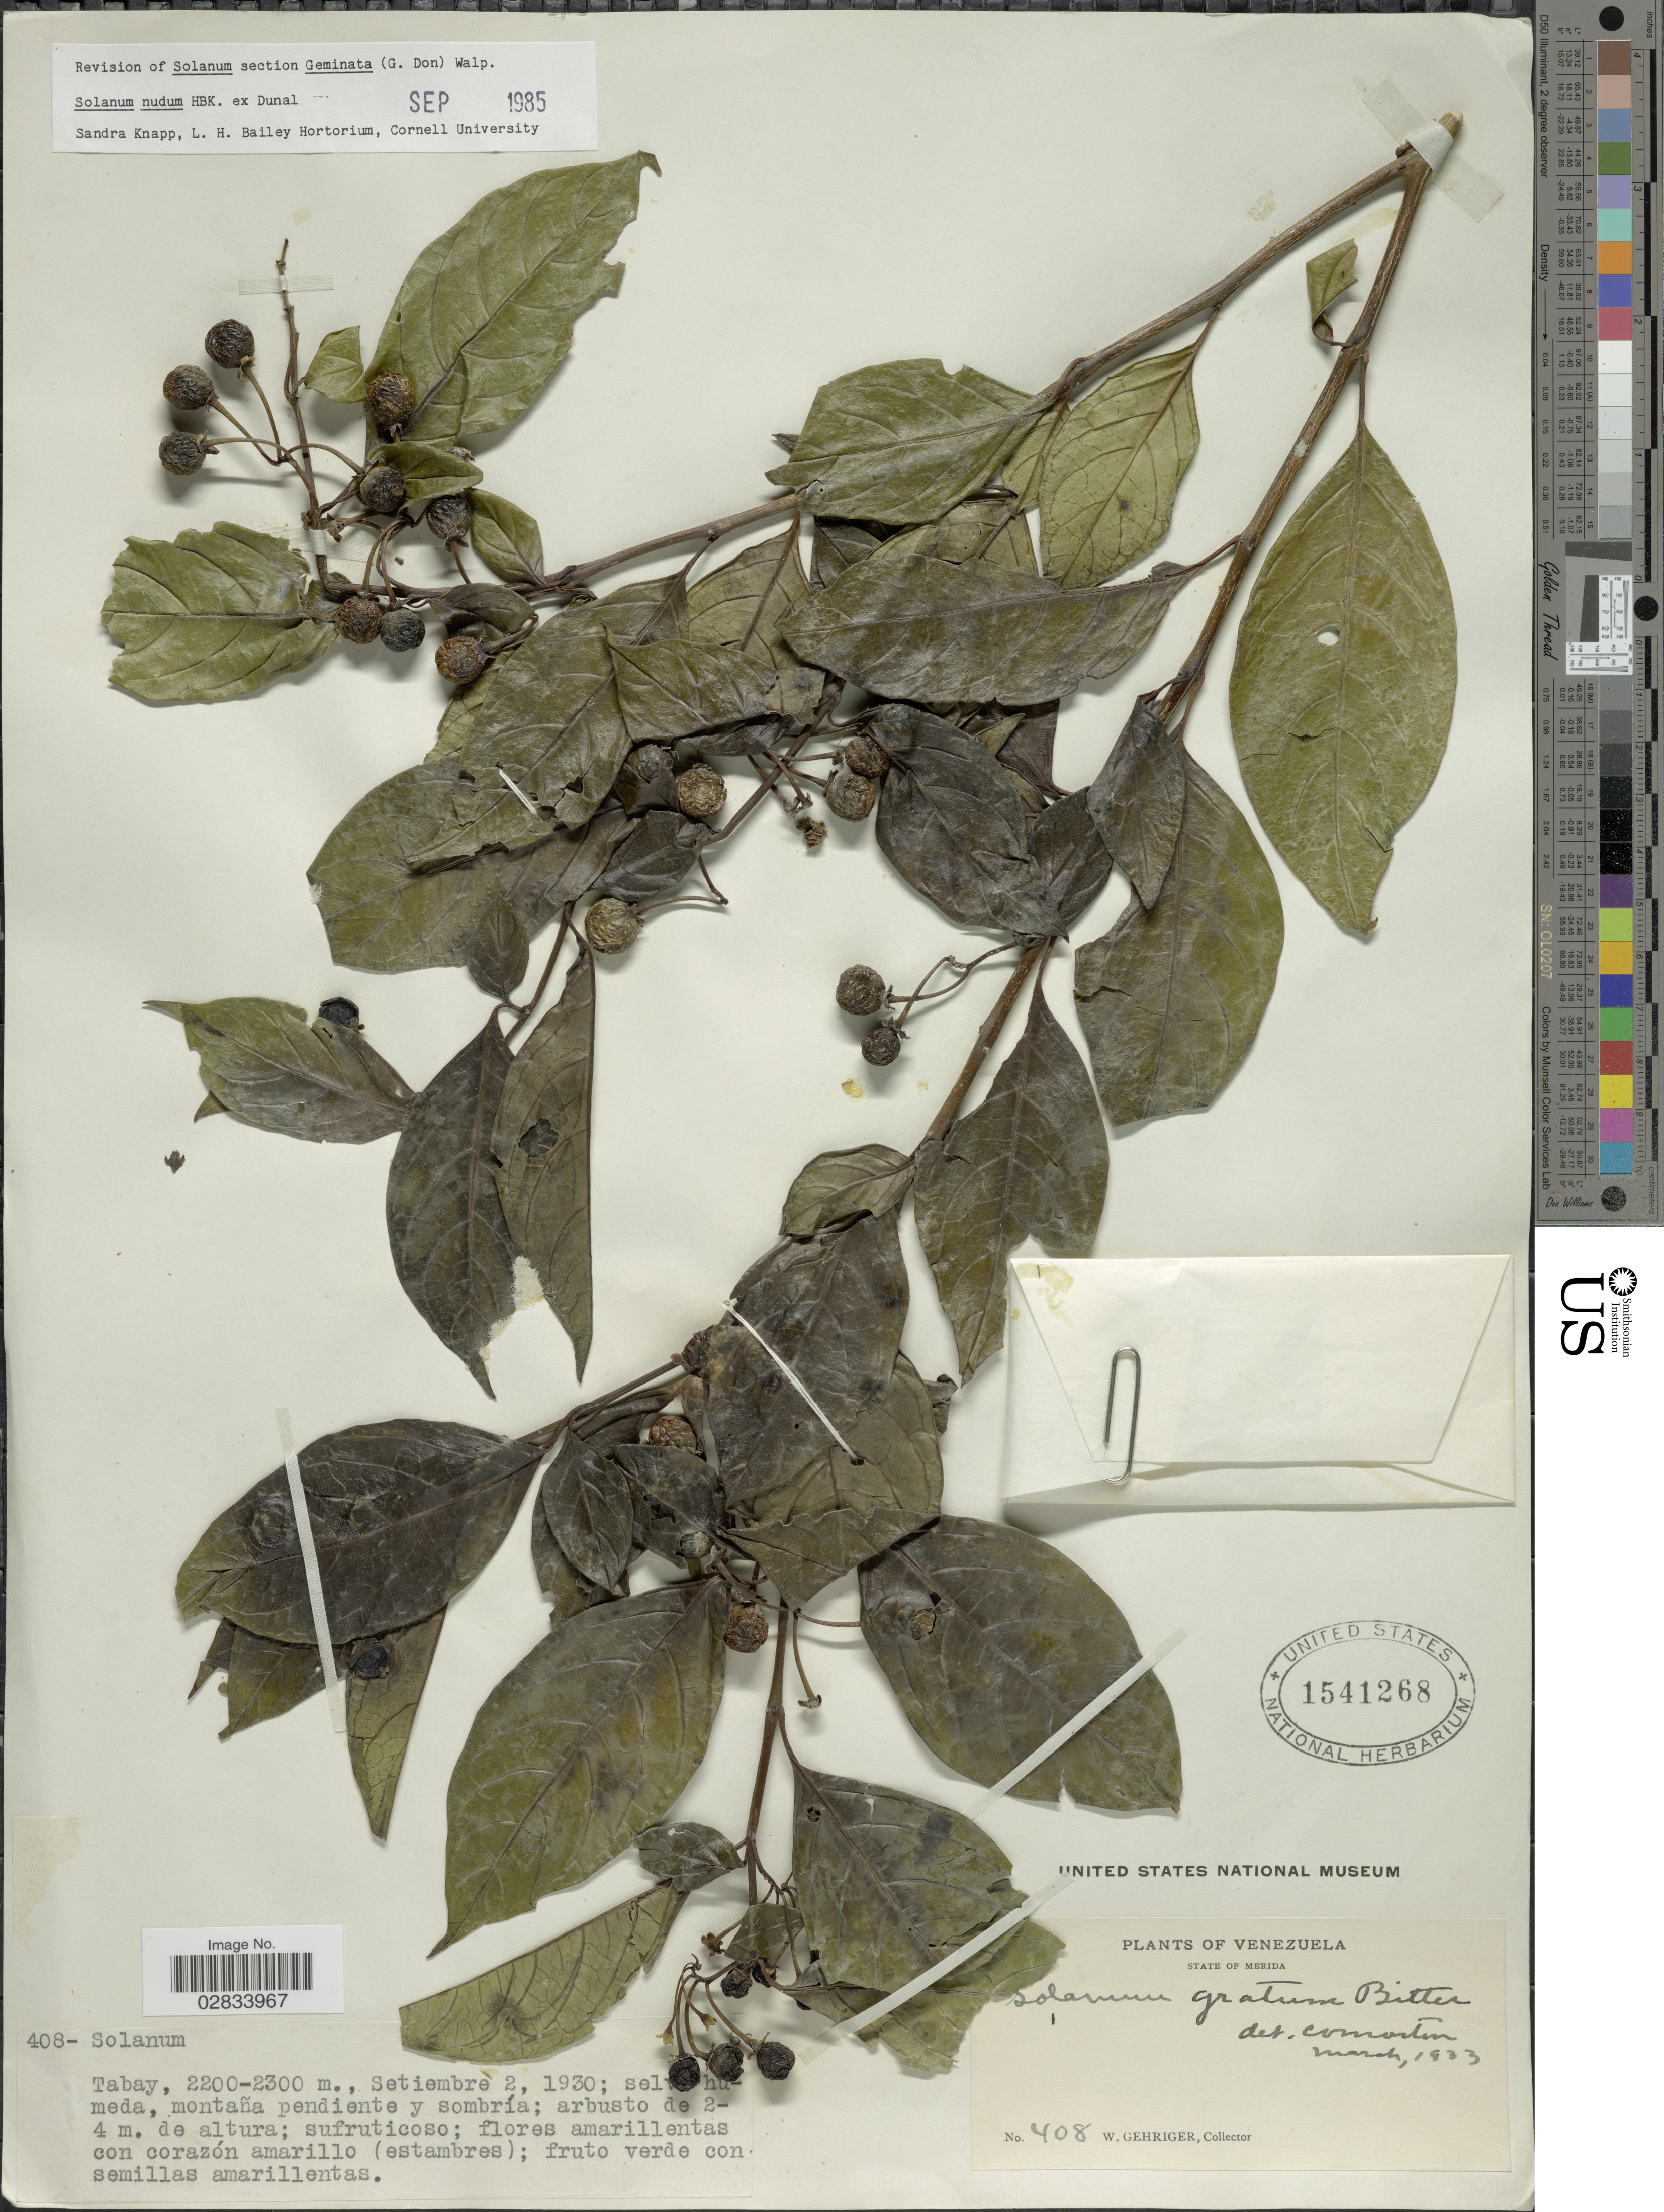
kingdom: Plantae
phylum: Tracheophyta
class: Magnoliopsida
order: Solanales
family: Solanaceae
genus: Solanum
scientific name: Solanum nudum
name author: Dunal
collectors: W. Gehriger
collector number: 408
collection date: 1930-09-02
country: Venezuela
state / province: Mérida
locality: State of Merida, Tabay.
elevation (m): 2200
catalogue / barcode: US 1541268